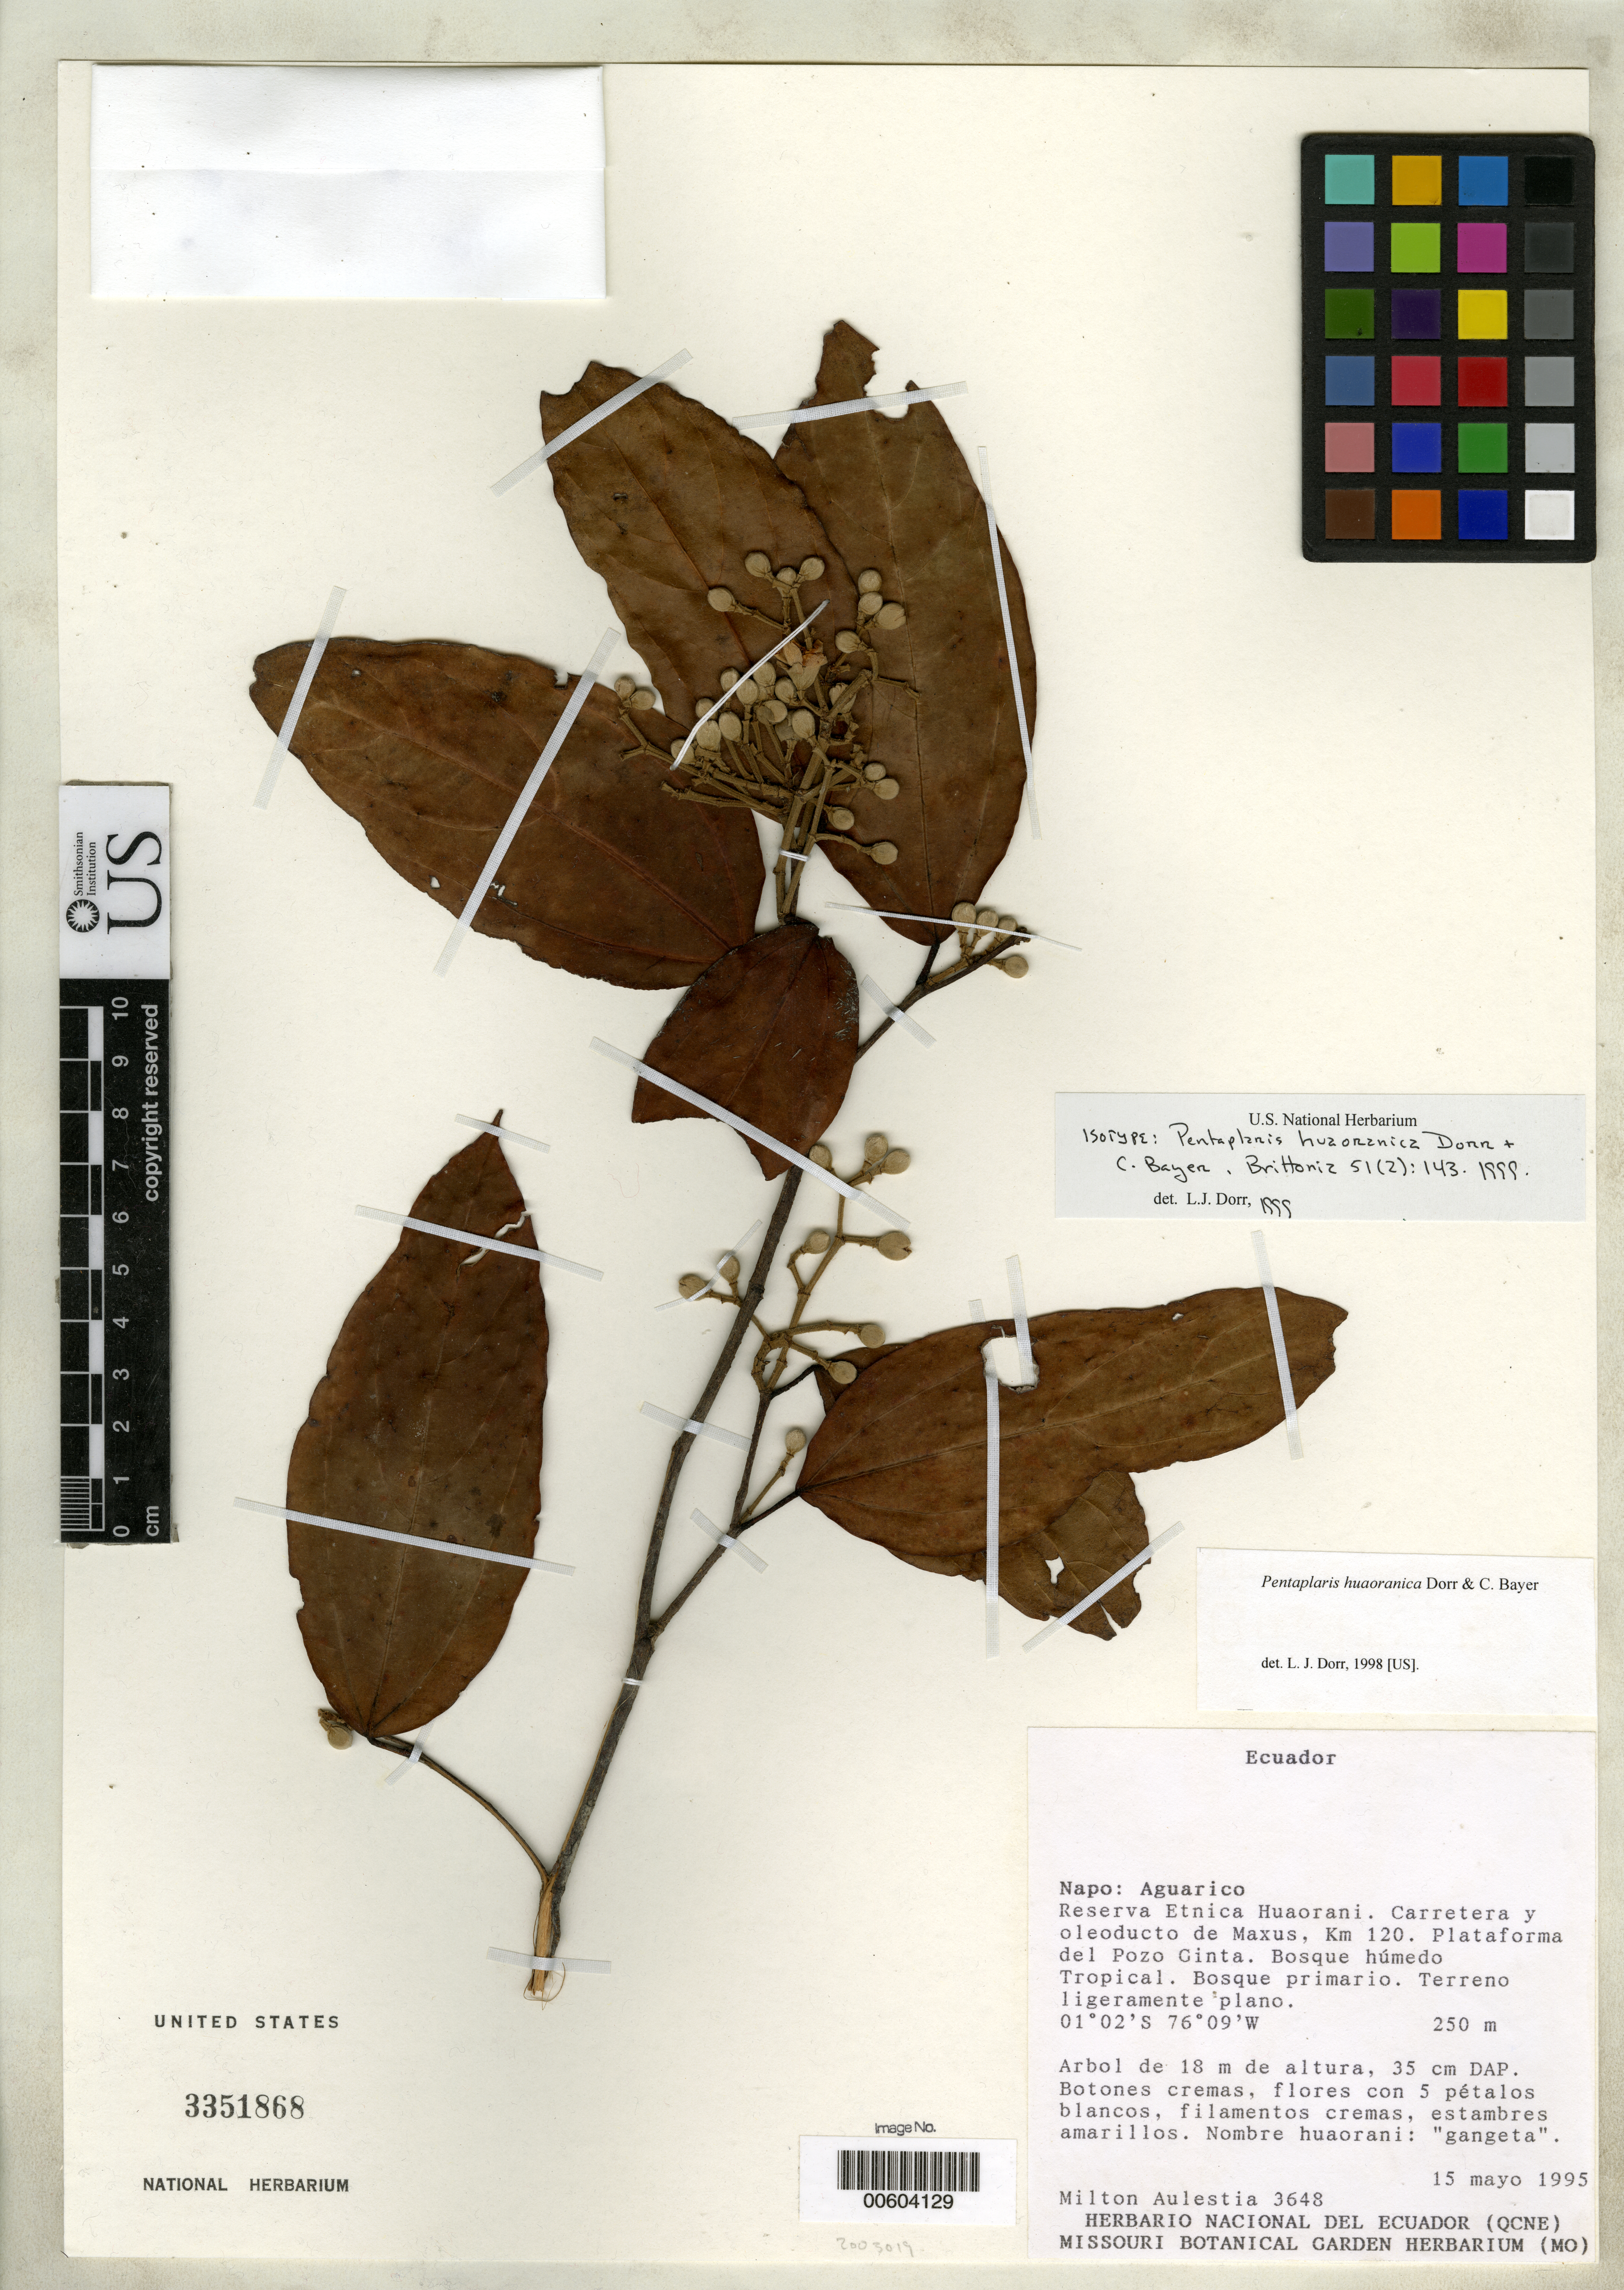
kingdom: Plantae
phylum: Tracheophyta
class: Magnoliopsida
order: Malvales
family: Malvaceae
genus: Pentaplaris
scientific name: Pentaplaris huaoranica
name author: Dorr & C. Bayer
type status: Isotype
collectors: M. Aulestia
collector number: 3648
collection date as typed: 15 May 1995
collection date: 1995-05-15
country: Ecuador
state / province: Napo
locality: AguaRico, Reserva Huaorani, Carretera Yoleoducto de Mexus, km 120, Plataforma del Pozo Ginta.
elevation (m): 250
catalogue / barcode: US 3351868